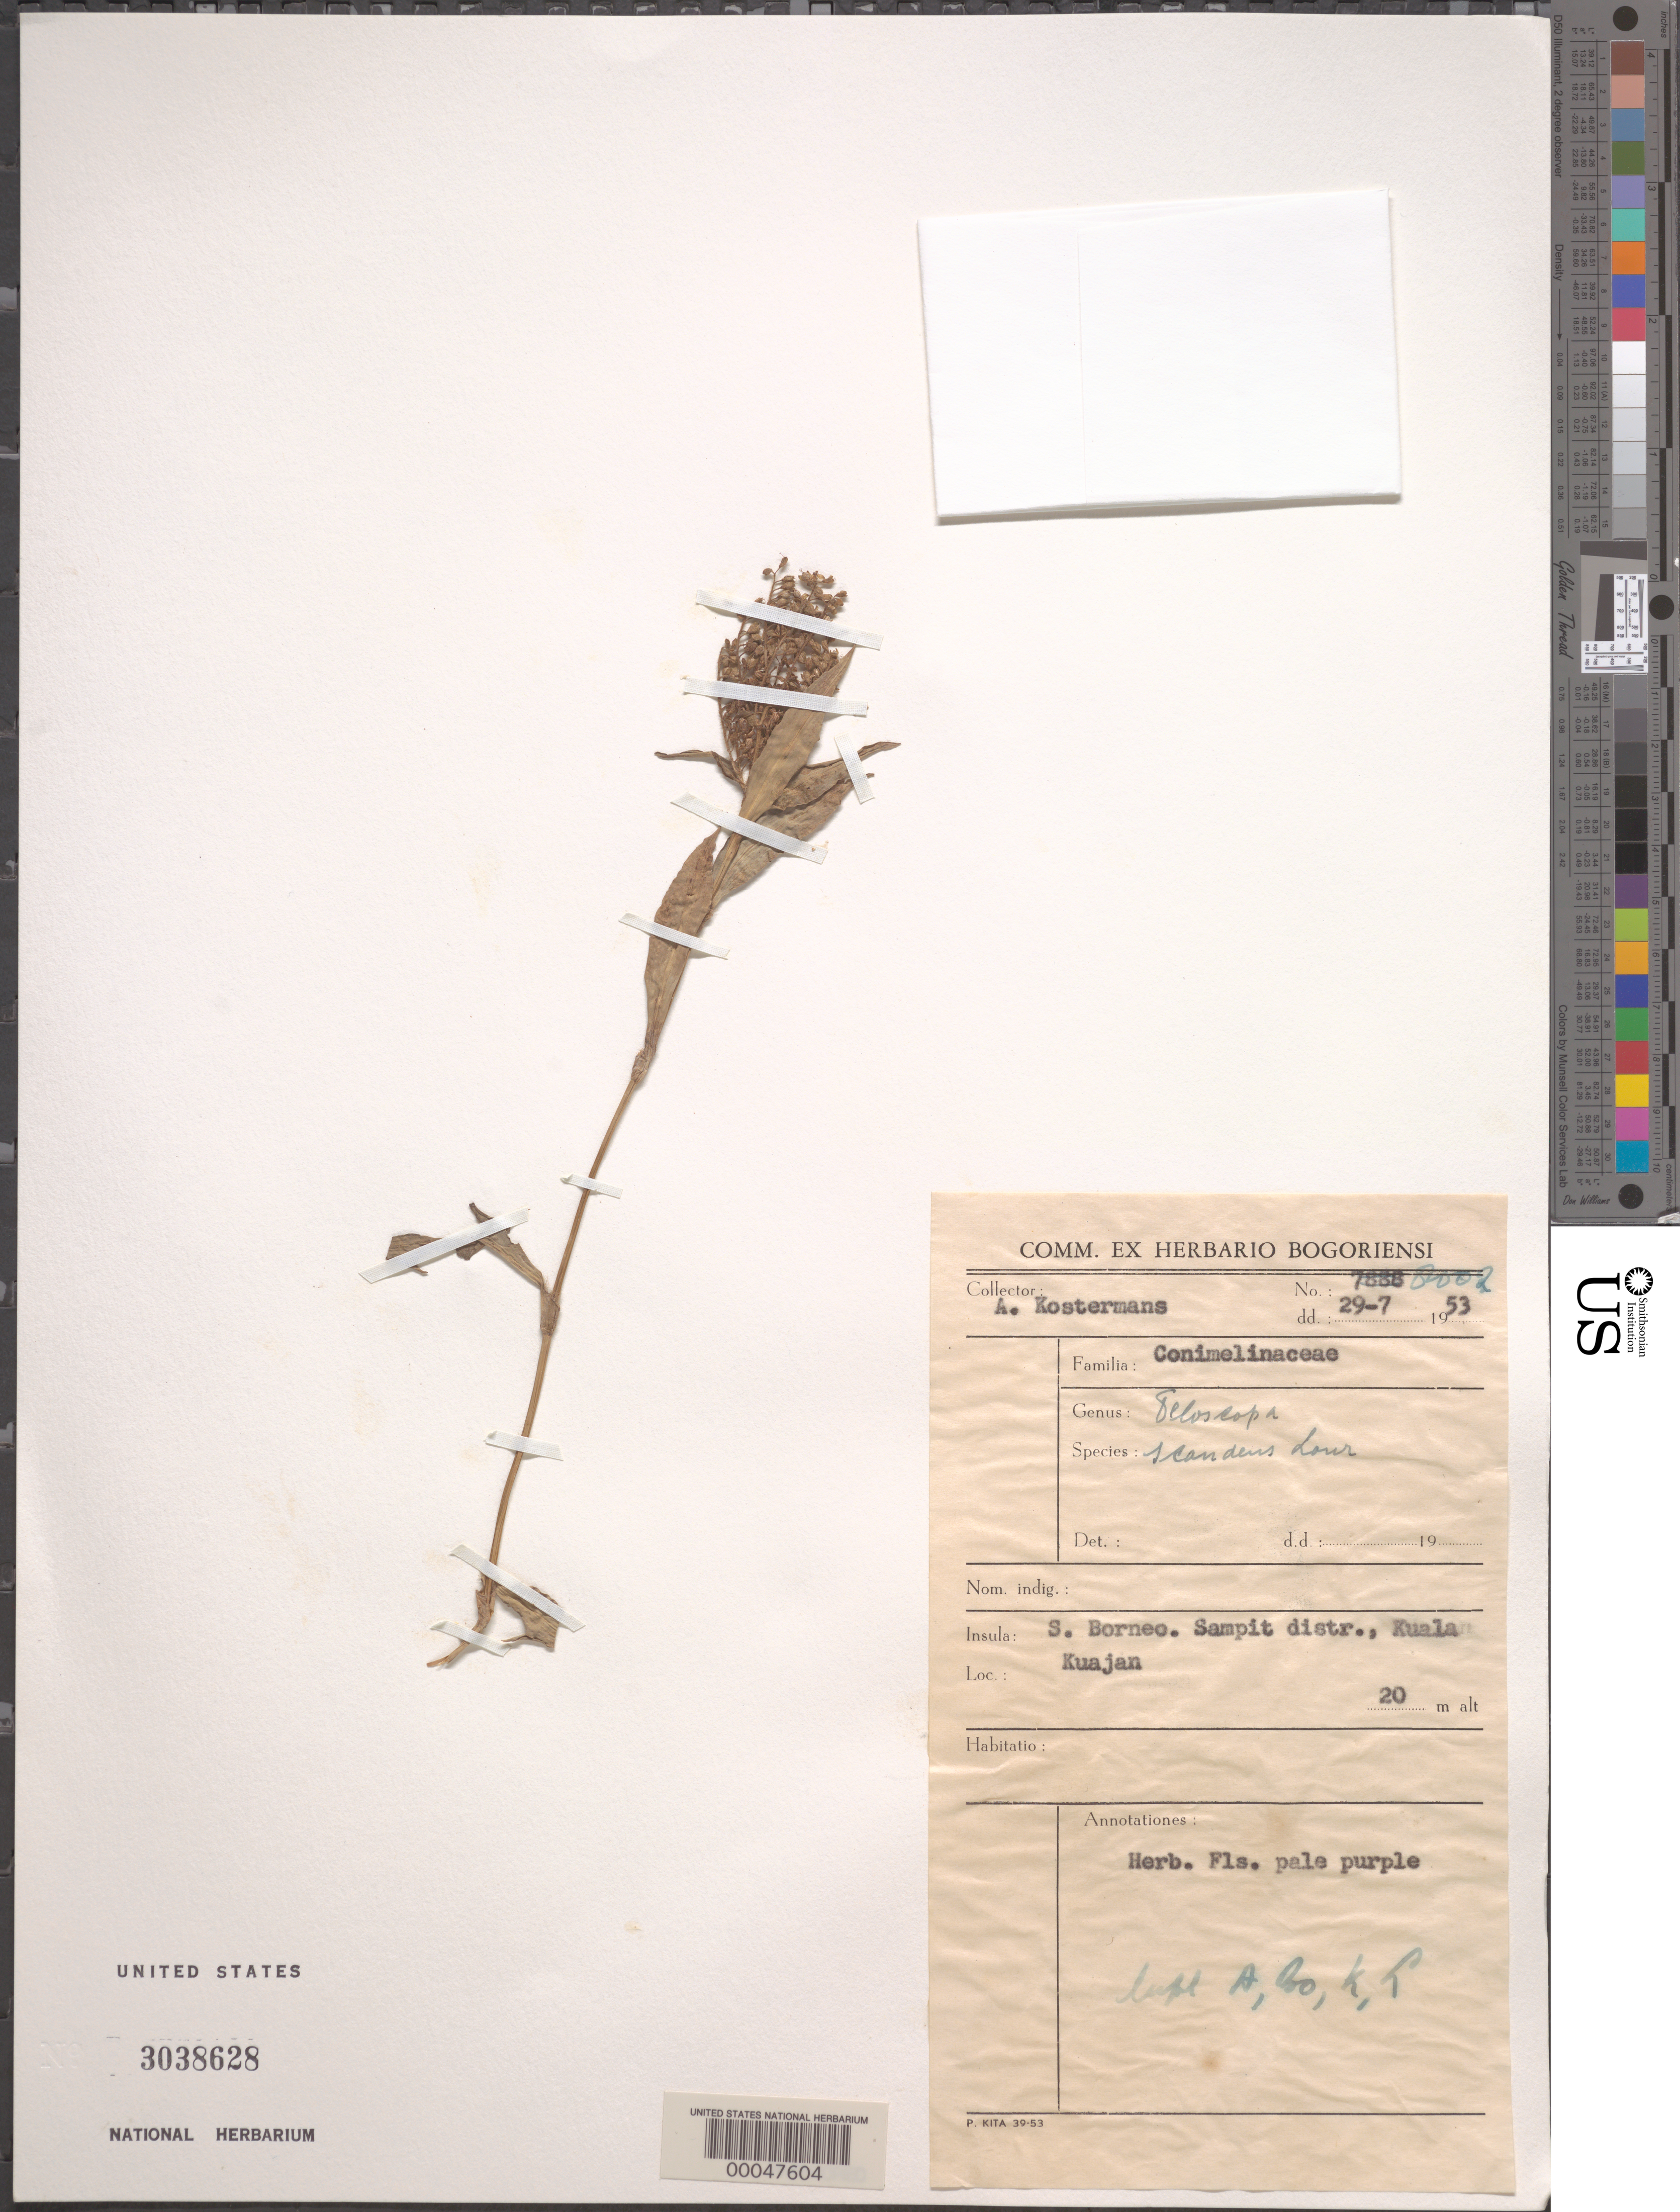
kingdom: Plantae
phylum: Tracheophyta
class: Liliopsida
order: Commelinales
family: Commelinaceae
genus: Floscopa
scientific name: Floscopa scandens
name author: Lour.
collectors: A. J. G. Kostermans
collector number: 2002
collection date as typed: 29 Jul 1953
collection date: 1953-07-29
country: Indonesia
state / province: Kalimantan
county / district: Kalimantan Tengah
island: Borneo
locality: Sampit District: Kuala, Kuajan. [country and province: Indonesia, Kalimantan Tengah?]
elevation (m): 20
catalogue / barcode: US 3038628